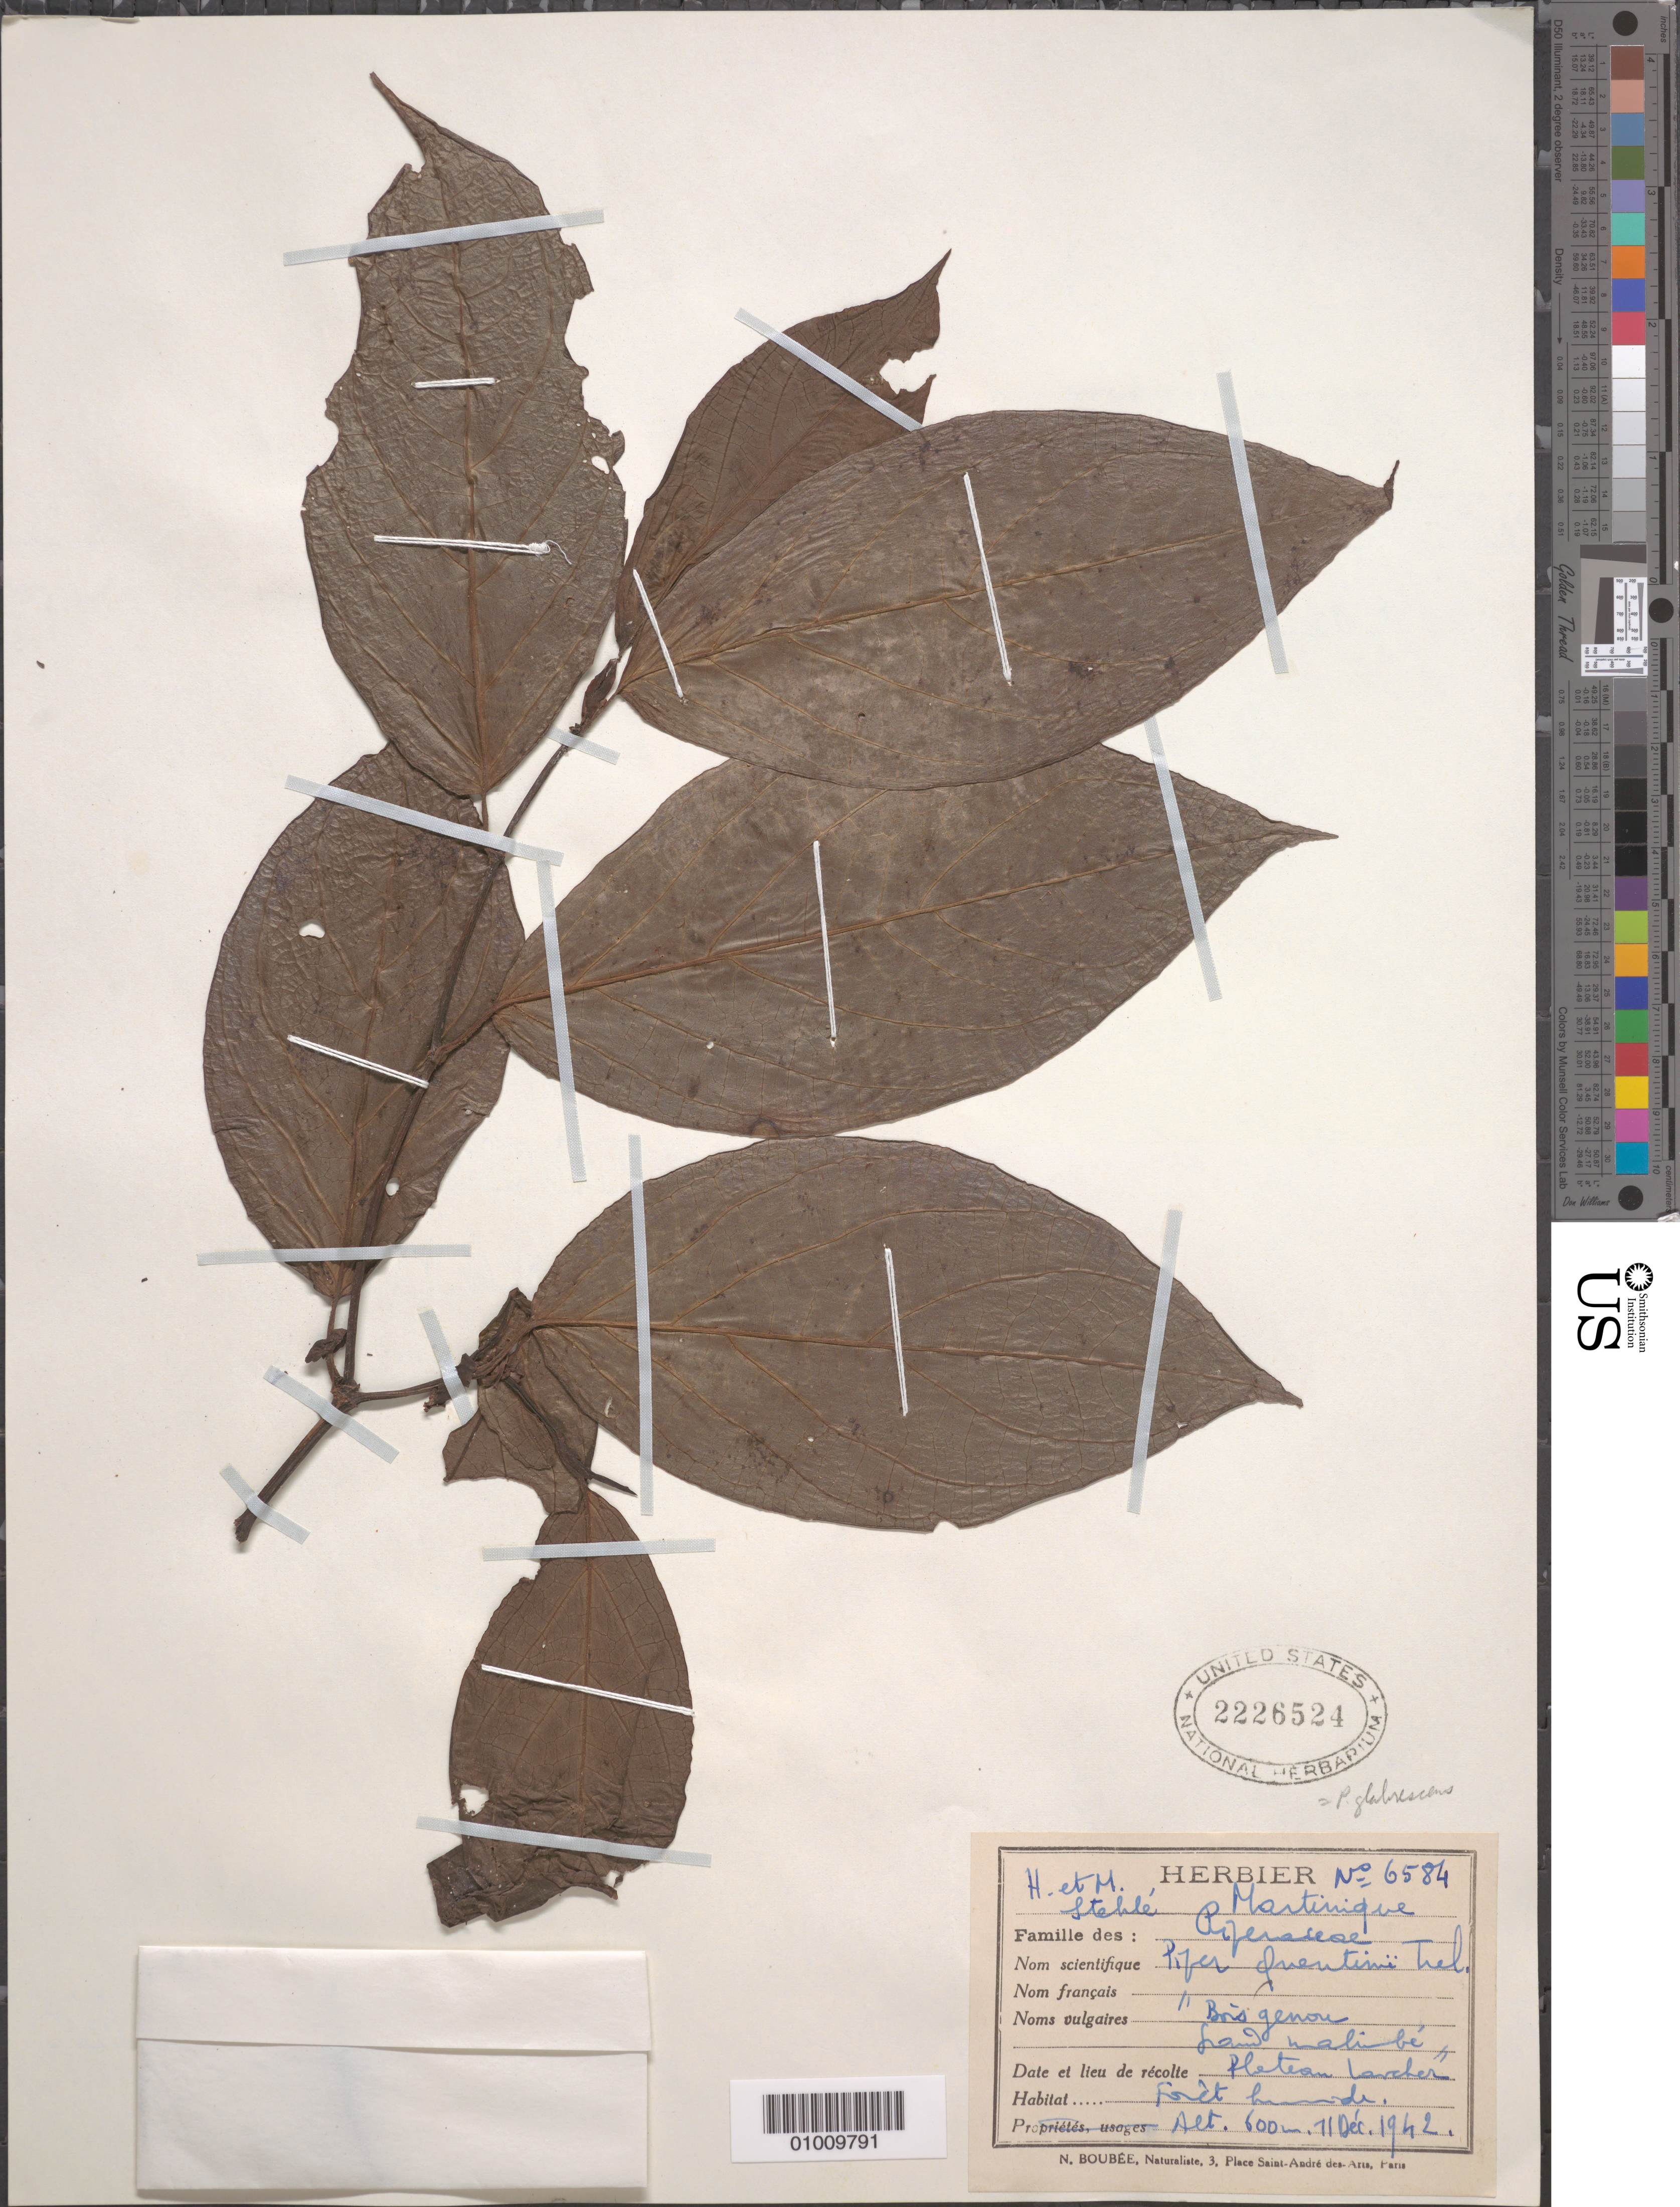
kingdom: Plantae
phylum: Tracheophyta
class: Magnoliopsida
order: Piperales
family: Piperaceae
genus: Piper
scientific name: Piper glabrescens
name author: (Miq.) C. DC.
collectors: H. Stehlé & M. Stehlé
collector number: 6584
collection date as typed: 11 Dec 1942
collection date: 1942-12-11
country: Martinique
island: Martinique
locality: Forest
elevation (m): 600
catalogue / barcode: US 2226524